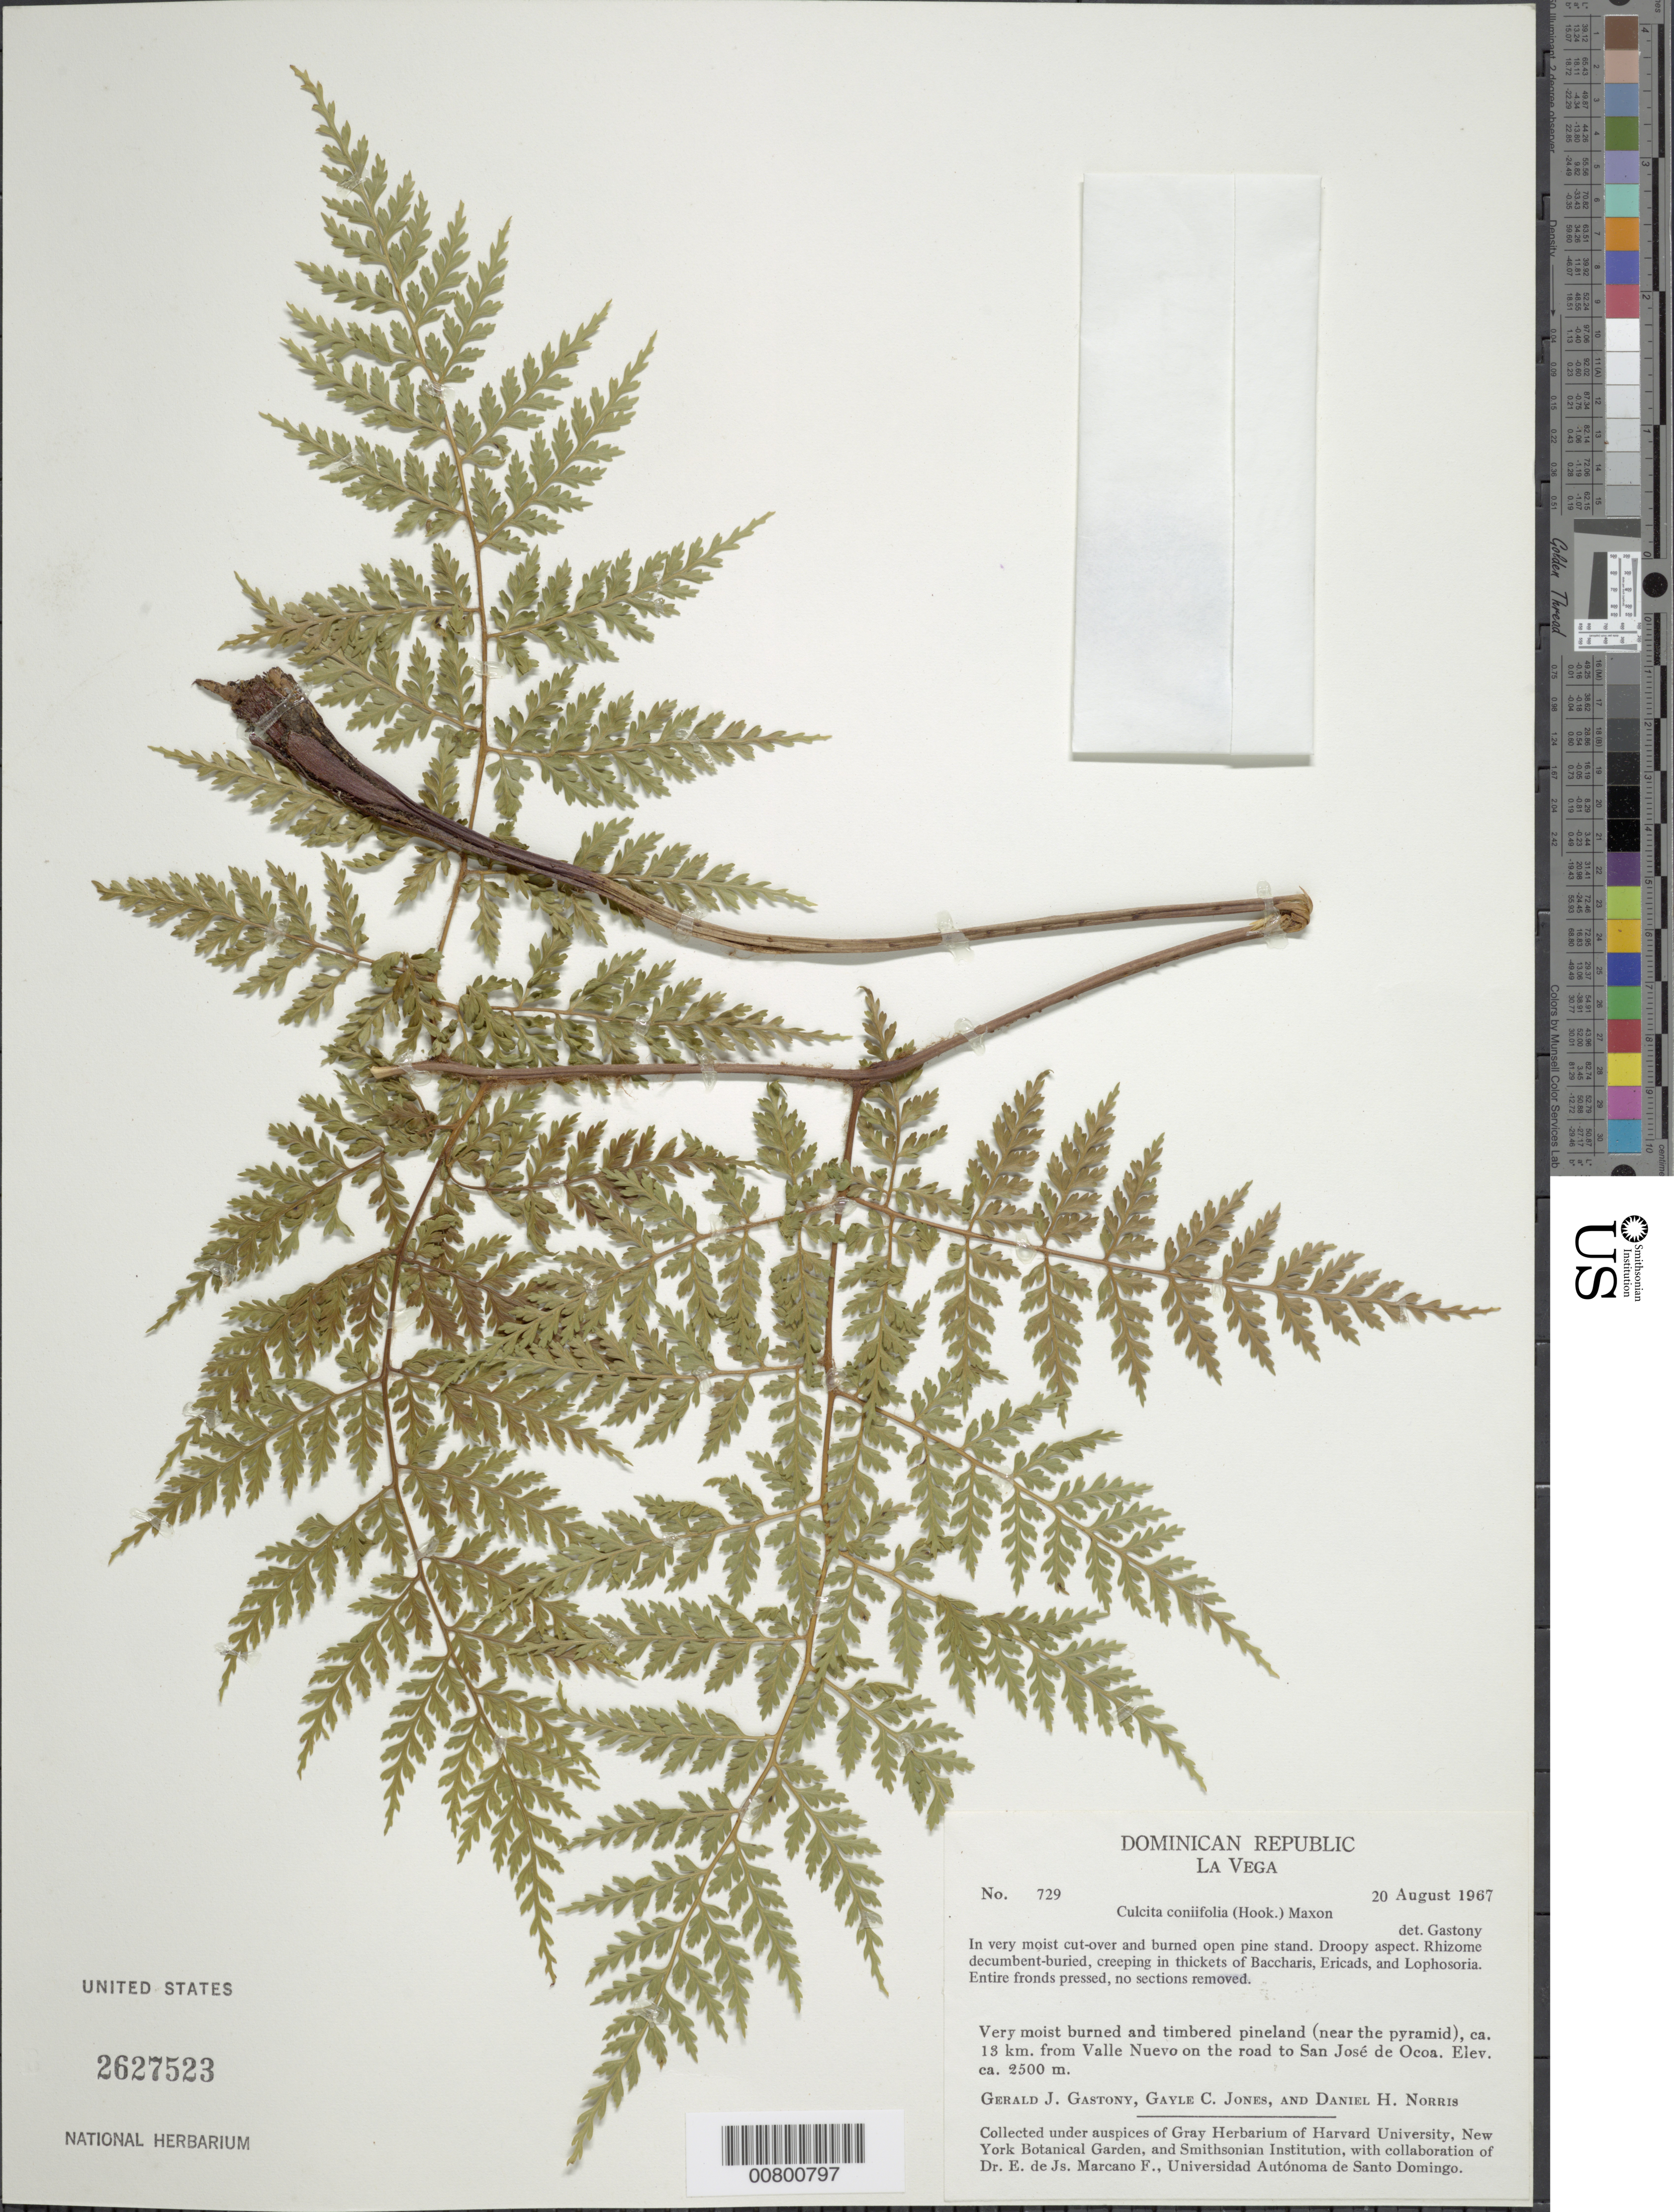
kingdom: Plantae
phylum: Tracheophyta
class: Polypodiopsida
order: Cyatheales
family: Culcitaceae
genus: Culcita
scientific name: Culcita coniifolia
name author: (Hook.) Maxon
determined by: Gastony, Gerald J.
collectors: G. Gastony, G. C. Jones & D. H. Norris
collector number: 729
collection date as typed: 20 Aug 1967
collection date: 1967-08-20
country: Dominican Republic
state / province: La Vega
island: Hispaniola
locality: Valle Nuevo, 13 km along road to San José de Ocoa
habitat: Very moist cut-over and burned open pine stand, creeping in thickets of Baccharis, Ericads, Lophosoria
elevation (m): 2500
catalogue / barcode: US 2627523